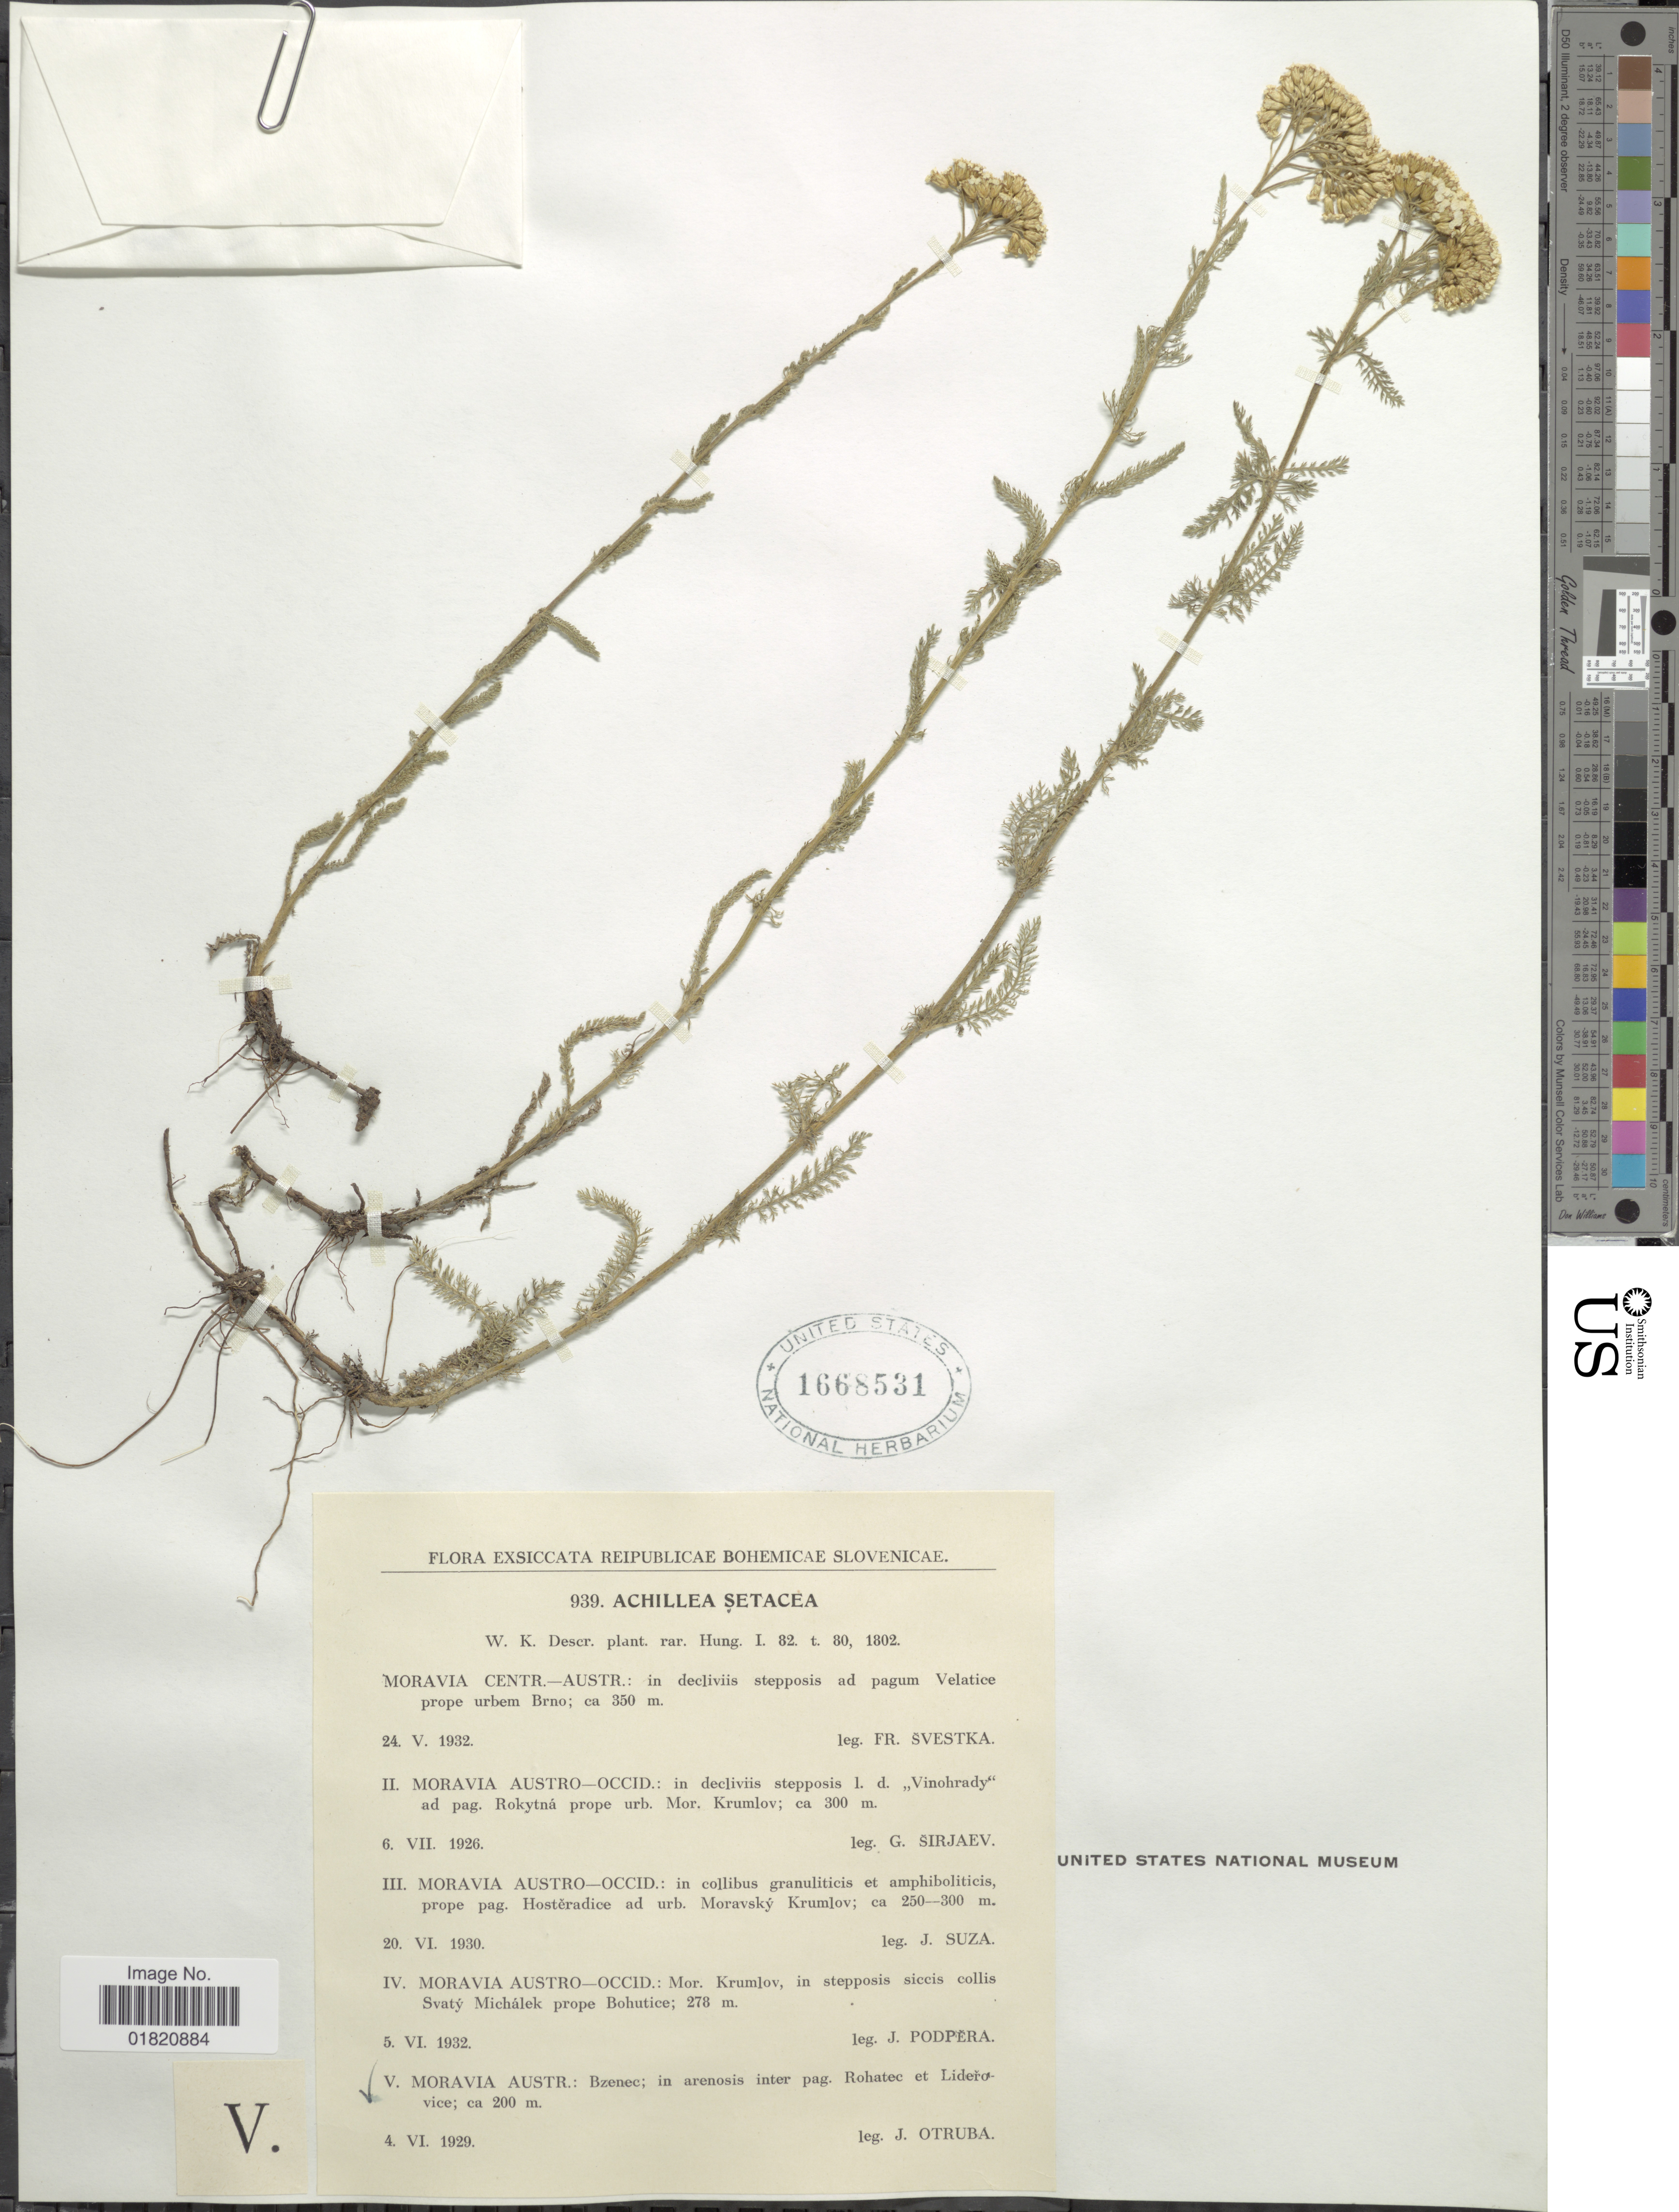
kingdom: Plantae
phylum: Tracheophyta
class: Magnoliopsida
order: Asterales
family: Asteraceae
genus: Achillea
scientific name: Achillea setacea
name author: Waldst. & Kit.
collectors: J. Otruba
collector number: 939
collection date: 1929-05-04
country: Slovakia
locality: Reipublicae Bohemicae Slovenicae. Moravia Austr.: Bzenec; in arenosis inter pag. Rohatec et Liderovice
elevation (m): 200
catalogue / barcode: US 1668531